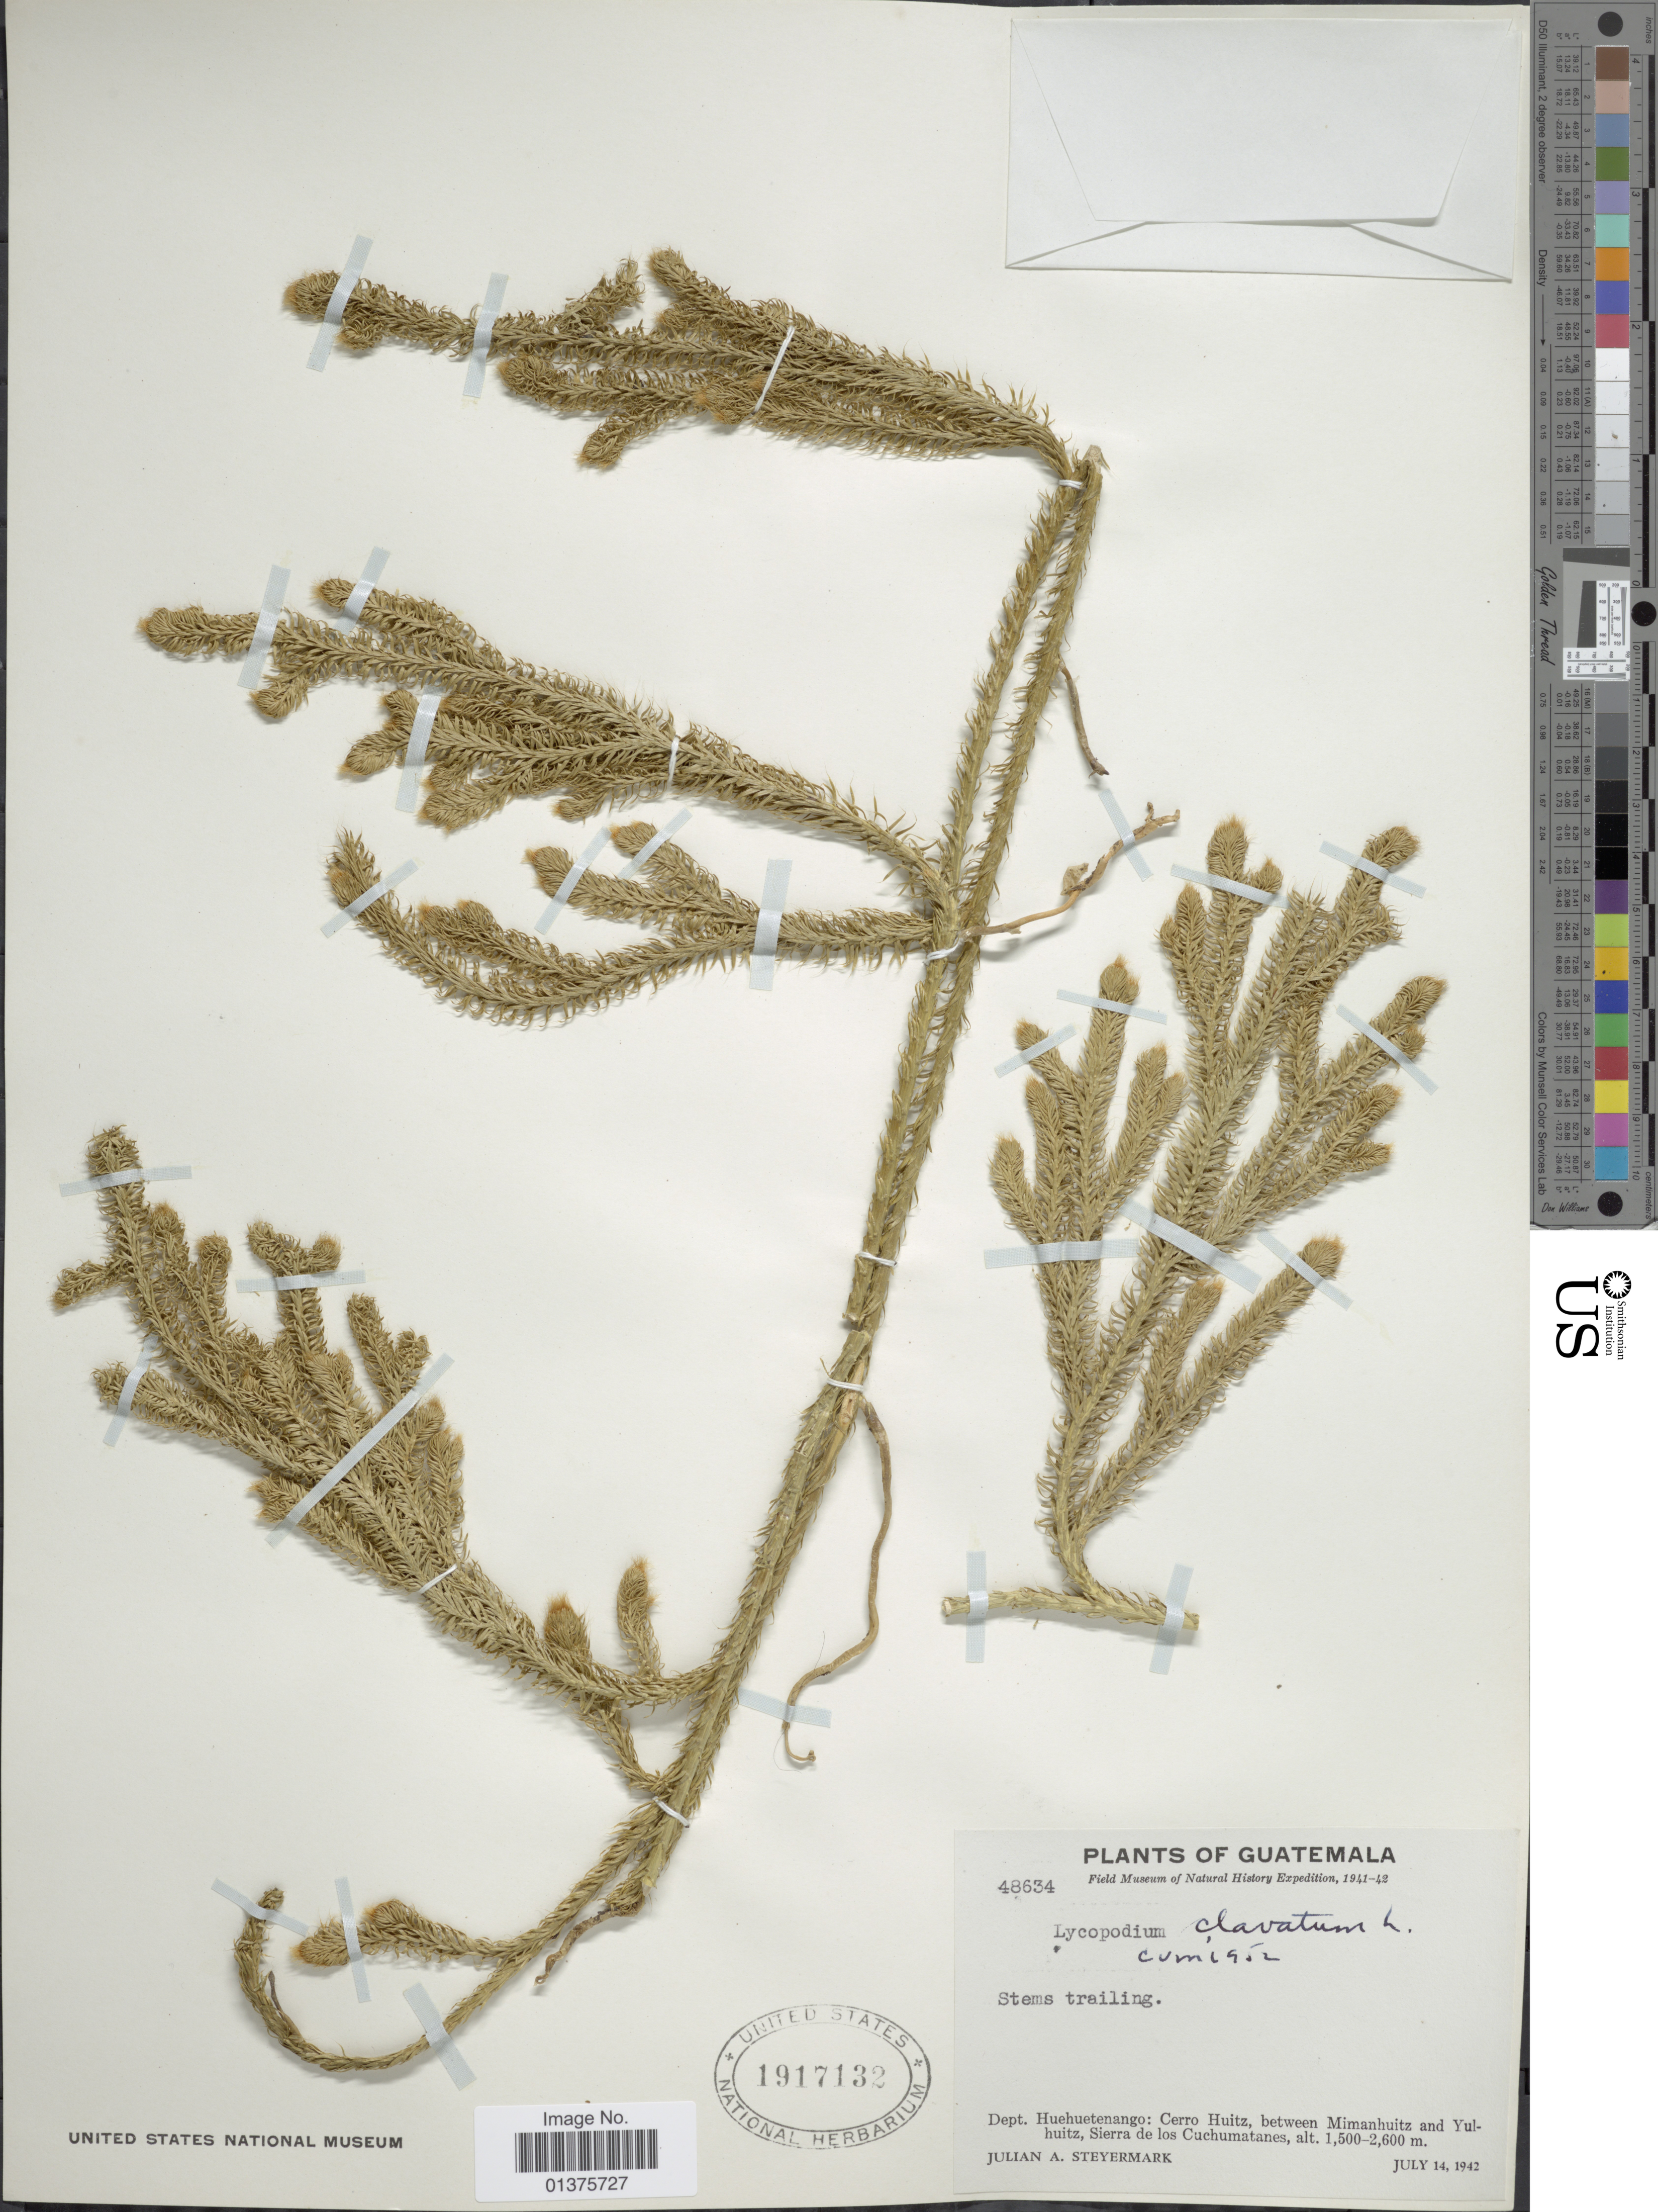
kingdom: Plantae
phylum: Tracheophyta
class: Lycopodiopsida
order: Lycopodiales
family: Lycopodiaceae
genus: Lycopodium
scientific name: Lycopodium clavatum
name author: L.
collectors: J. Steyermark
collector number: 48634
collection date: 1942-07-14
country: Guatemala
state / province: Huehuetenango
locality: Cerro Huitz, between Mimanhuitz and Yulhuitz, Sierra de los Cochumatanes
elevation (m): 1500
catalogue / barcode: US 191732